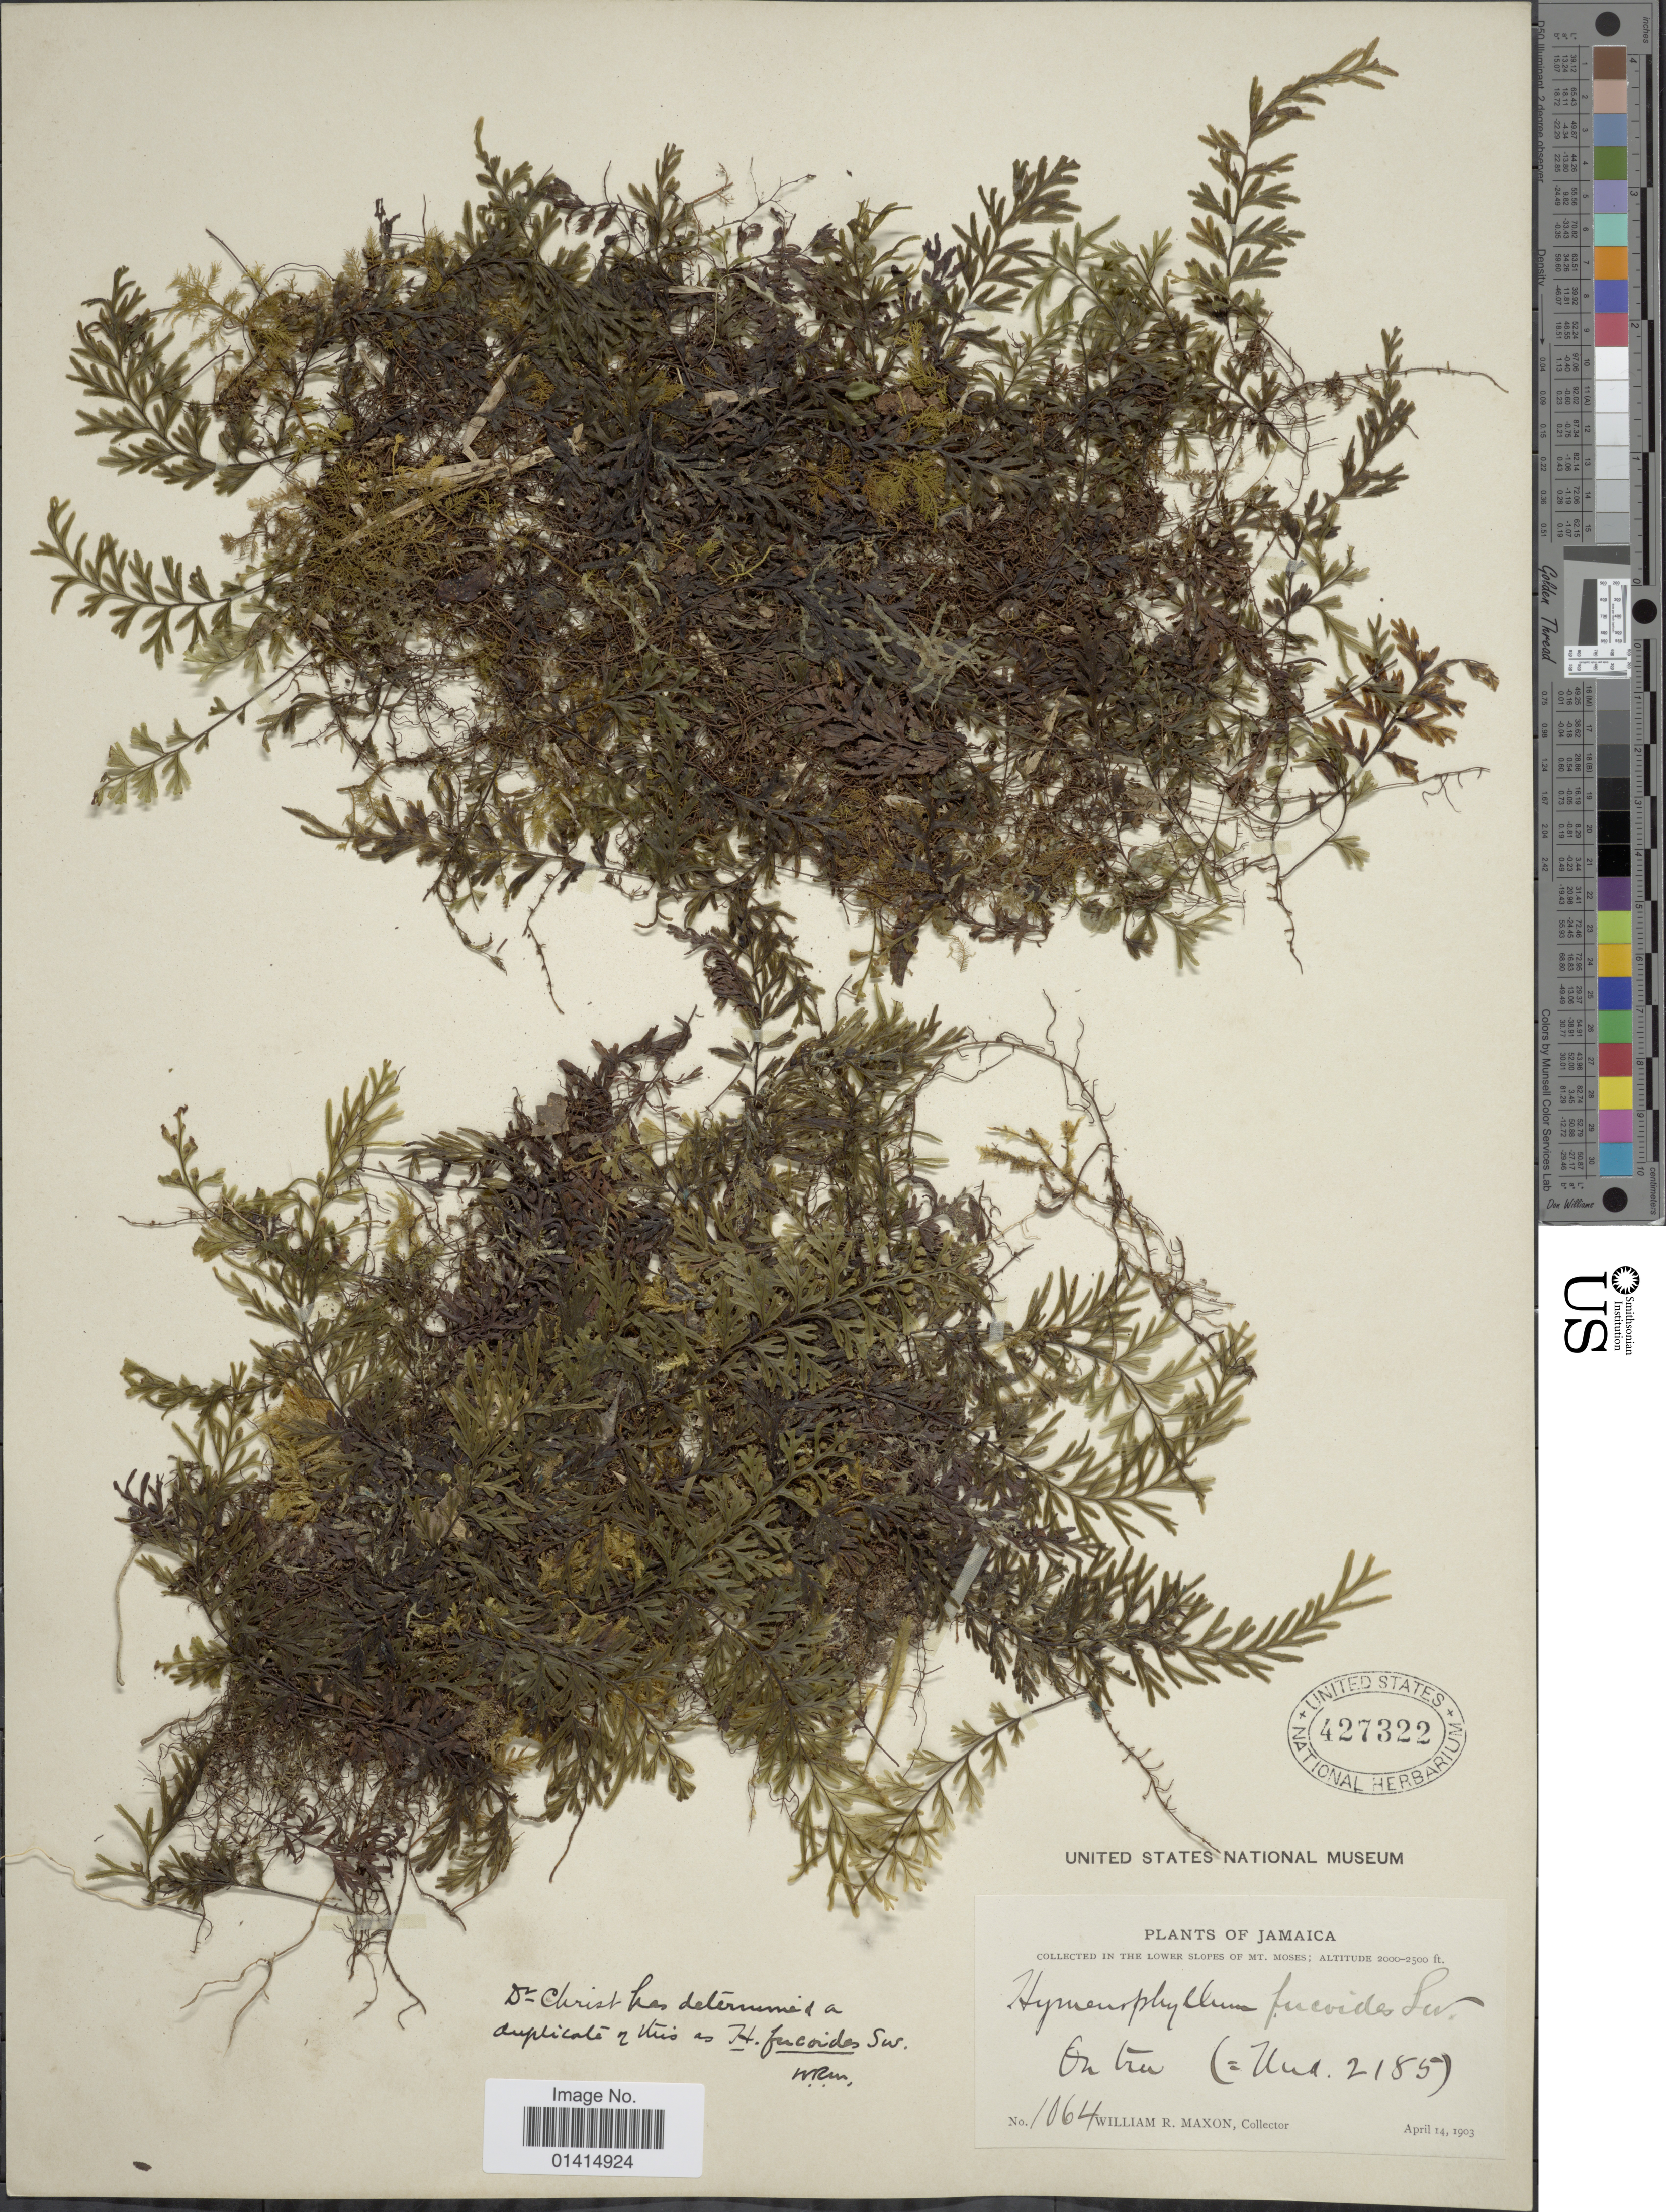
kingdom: Plantae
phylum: Tracheophyta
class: Polypodiopsida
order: Hymenophyllales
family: Hymenophyllaceae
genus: Hymenophyllum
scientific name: Hymenophyllum fucoides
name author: (Sw.) Sw.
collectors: W. R. Maxon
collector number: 1064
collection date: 1903-04-14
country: Jamaica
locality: In the lower slopes of Mt Moses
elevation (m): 610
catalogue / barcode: US 427322